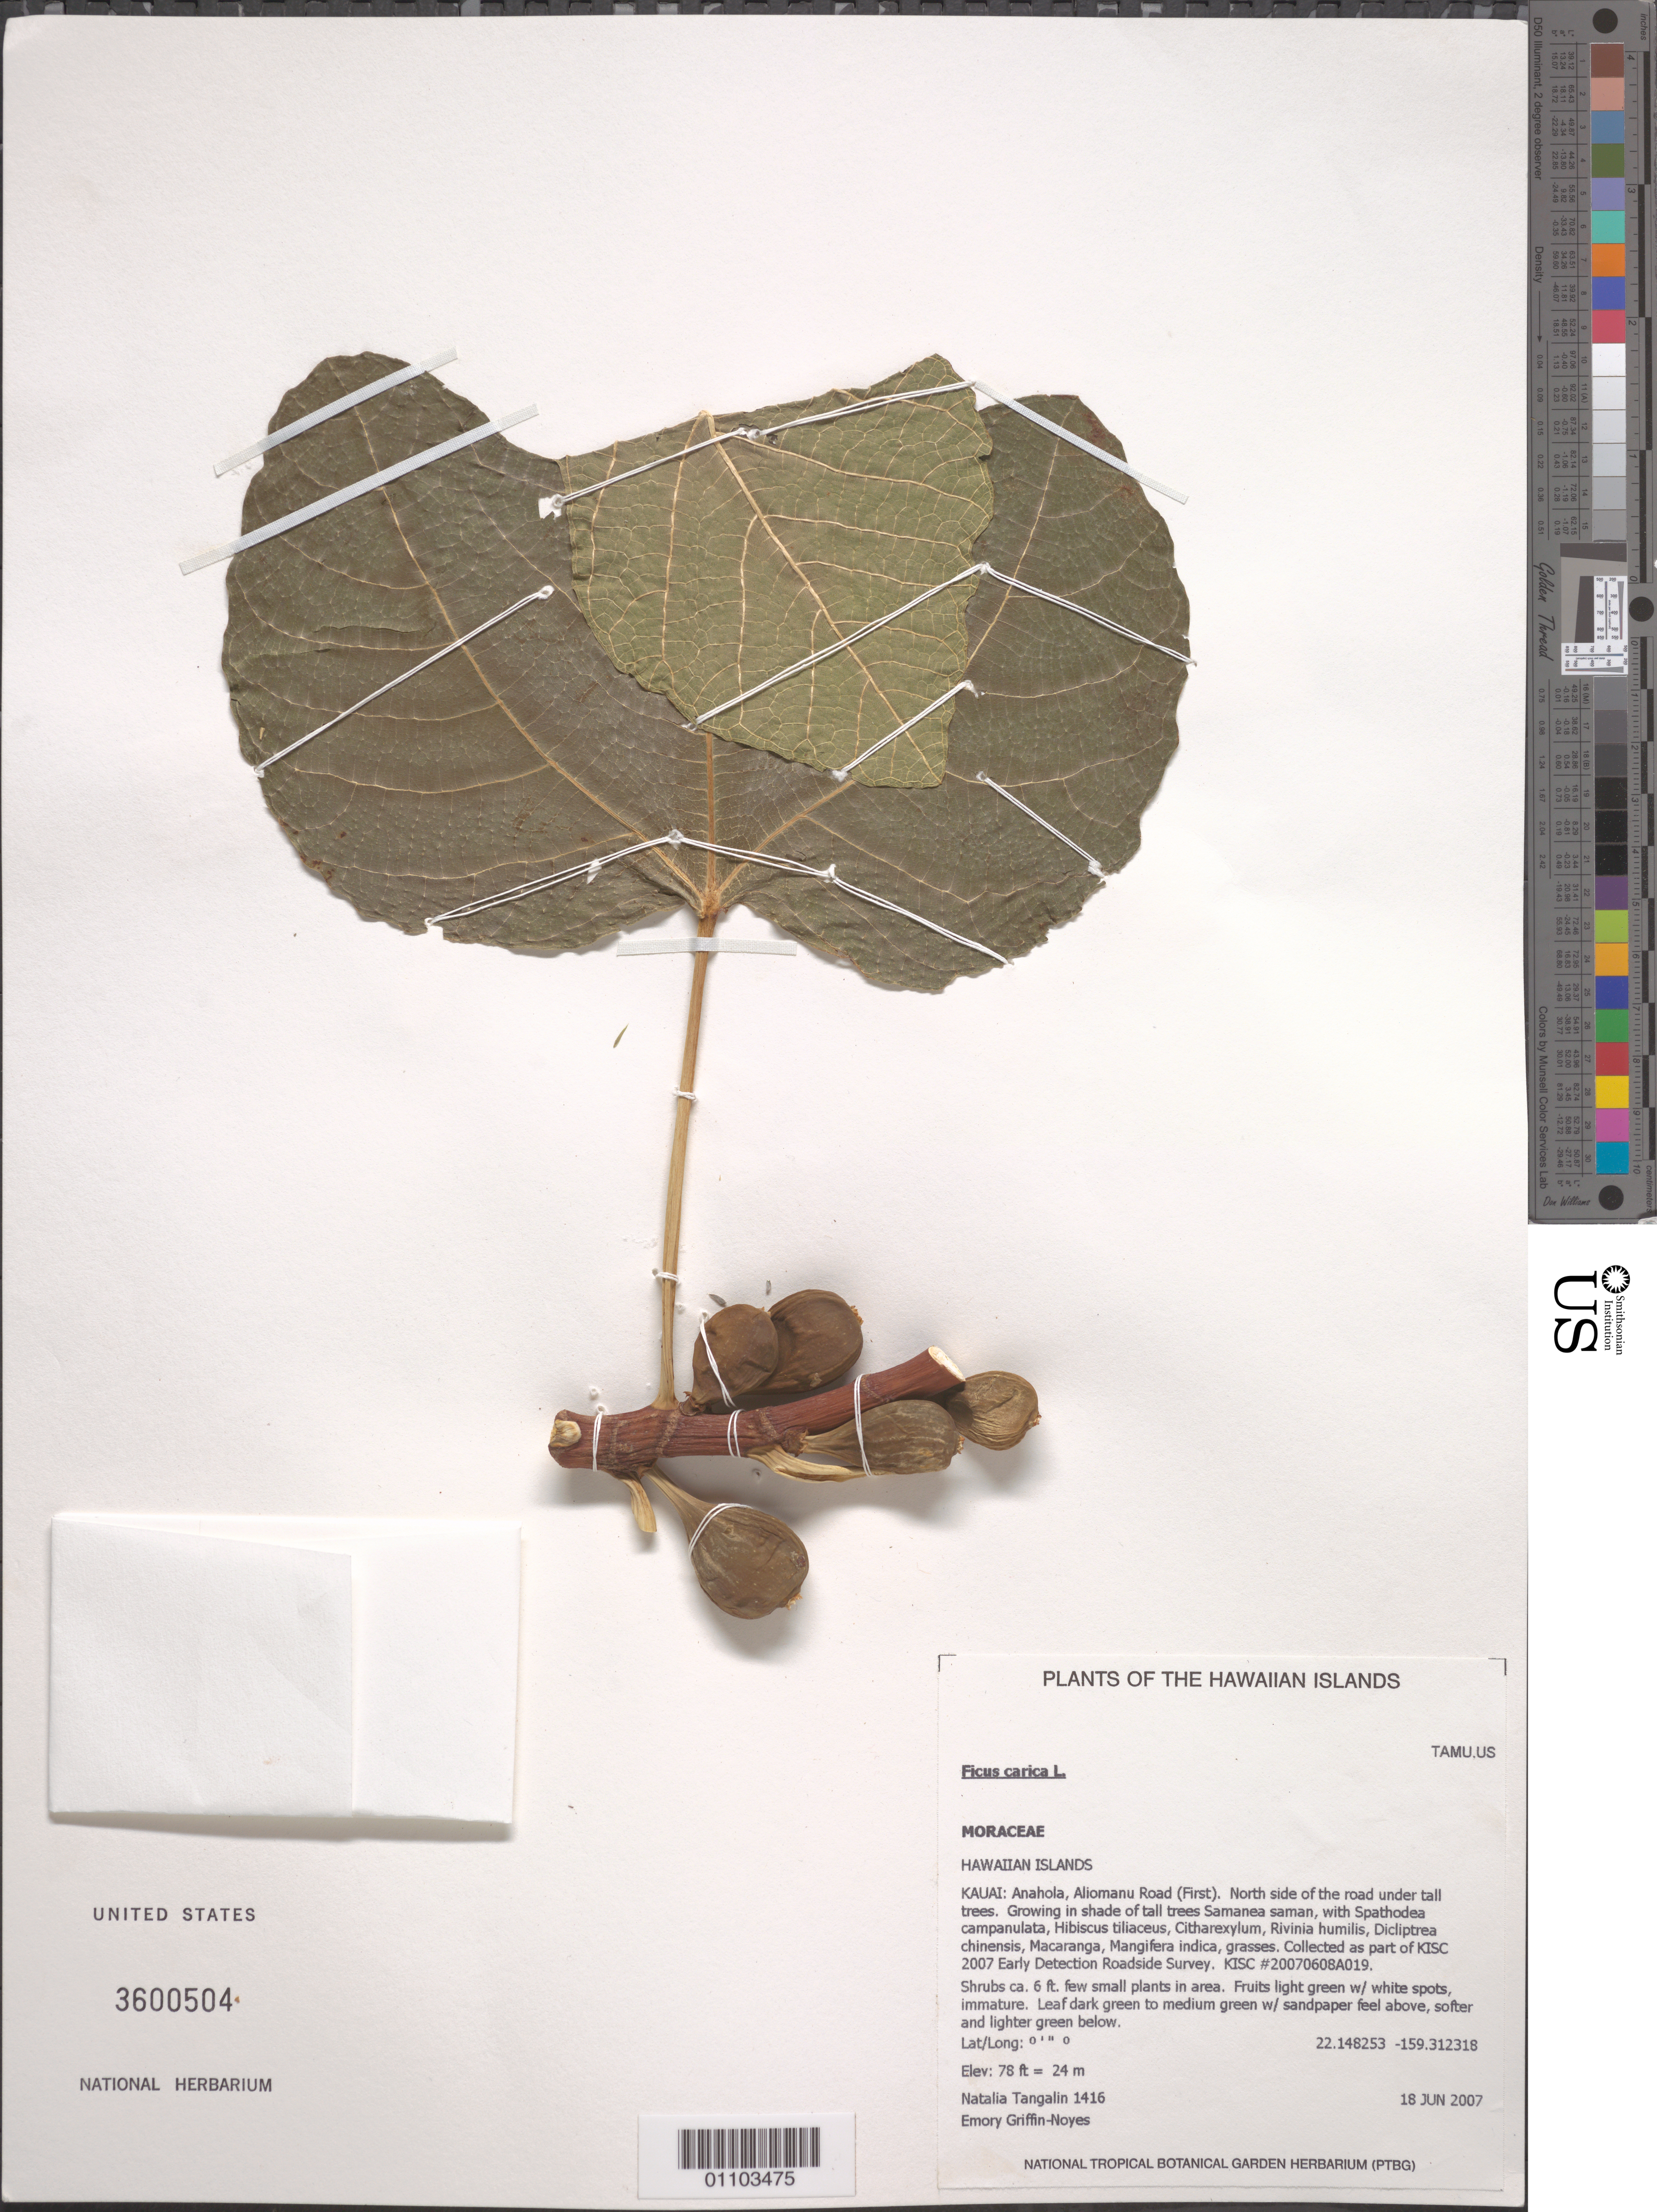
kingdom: Plantae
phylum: Tracheophyta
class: Magnoliopsida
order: Rosales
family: Moraceae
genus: Ficus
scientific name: Ficus carica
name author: L.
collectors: N. Tangalin & E. Griffin-Noyes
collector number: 1416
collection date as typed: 18 Jun 2007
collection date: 2007-06-18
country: United States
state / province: Hawaii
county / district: Kauai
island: Kaua'i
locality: Anahola, Alimanu Road (First). North side of road.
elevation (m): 24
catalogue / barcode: US 3600504